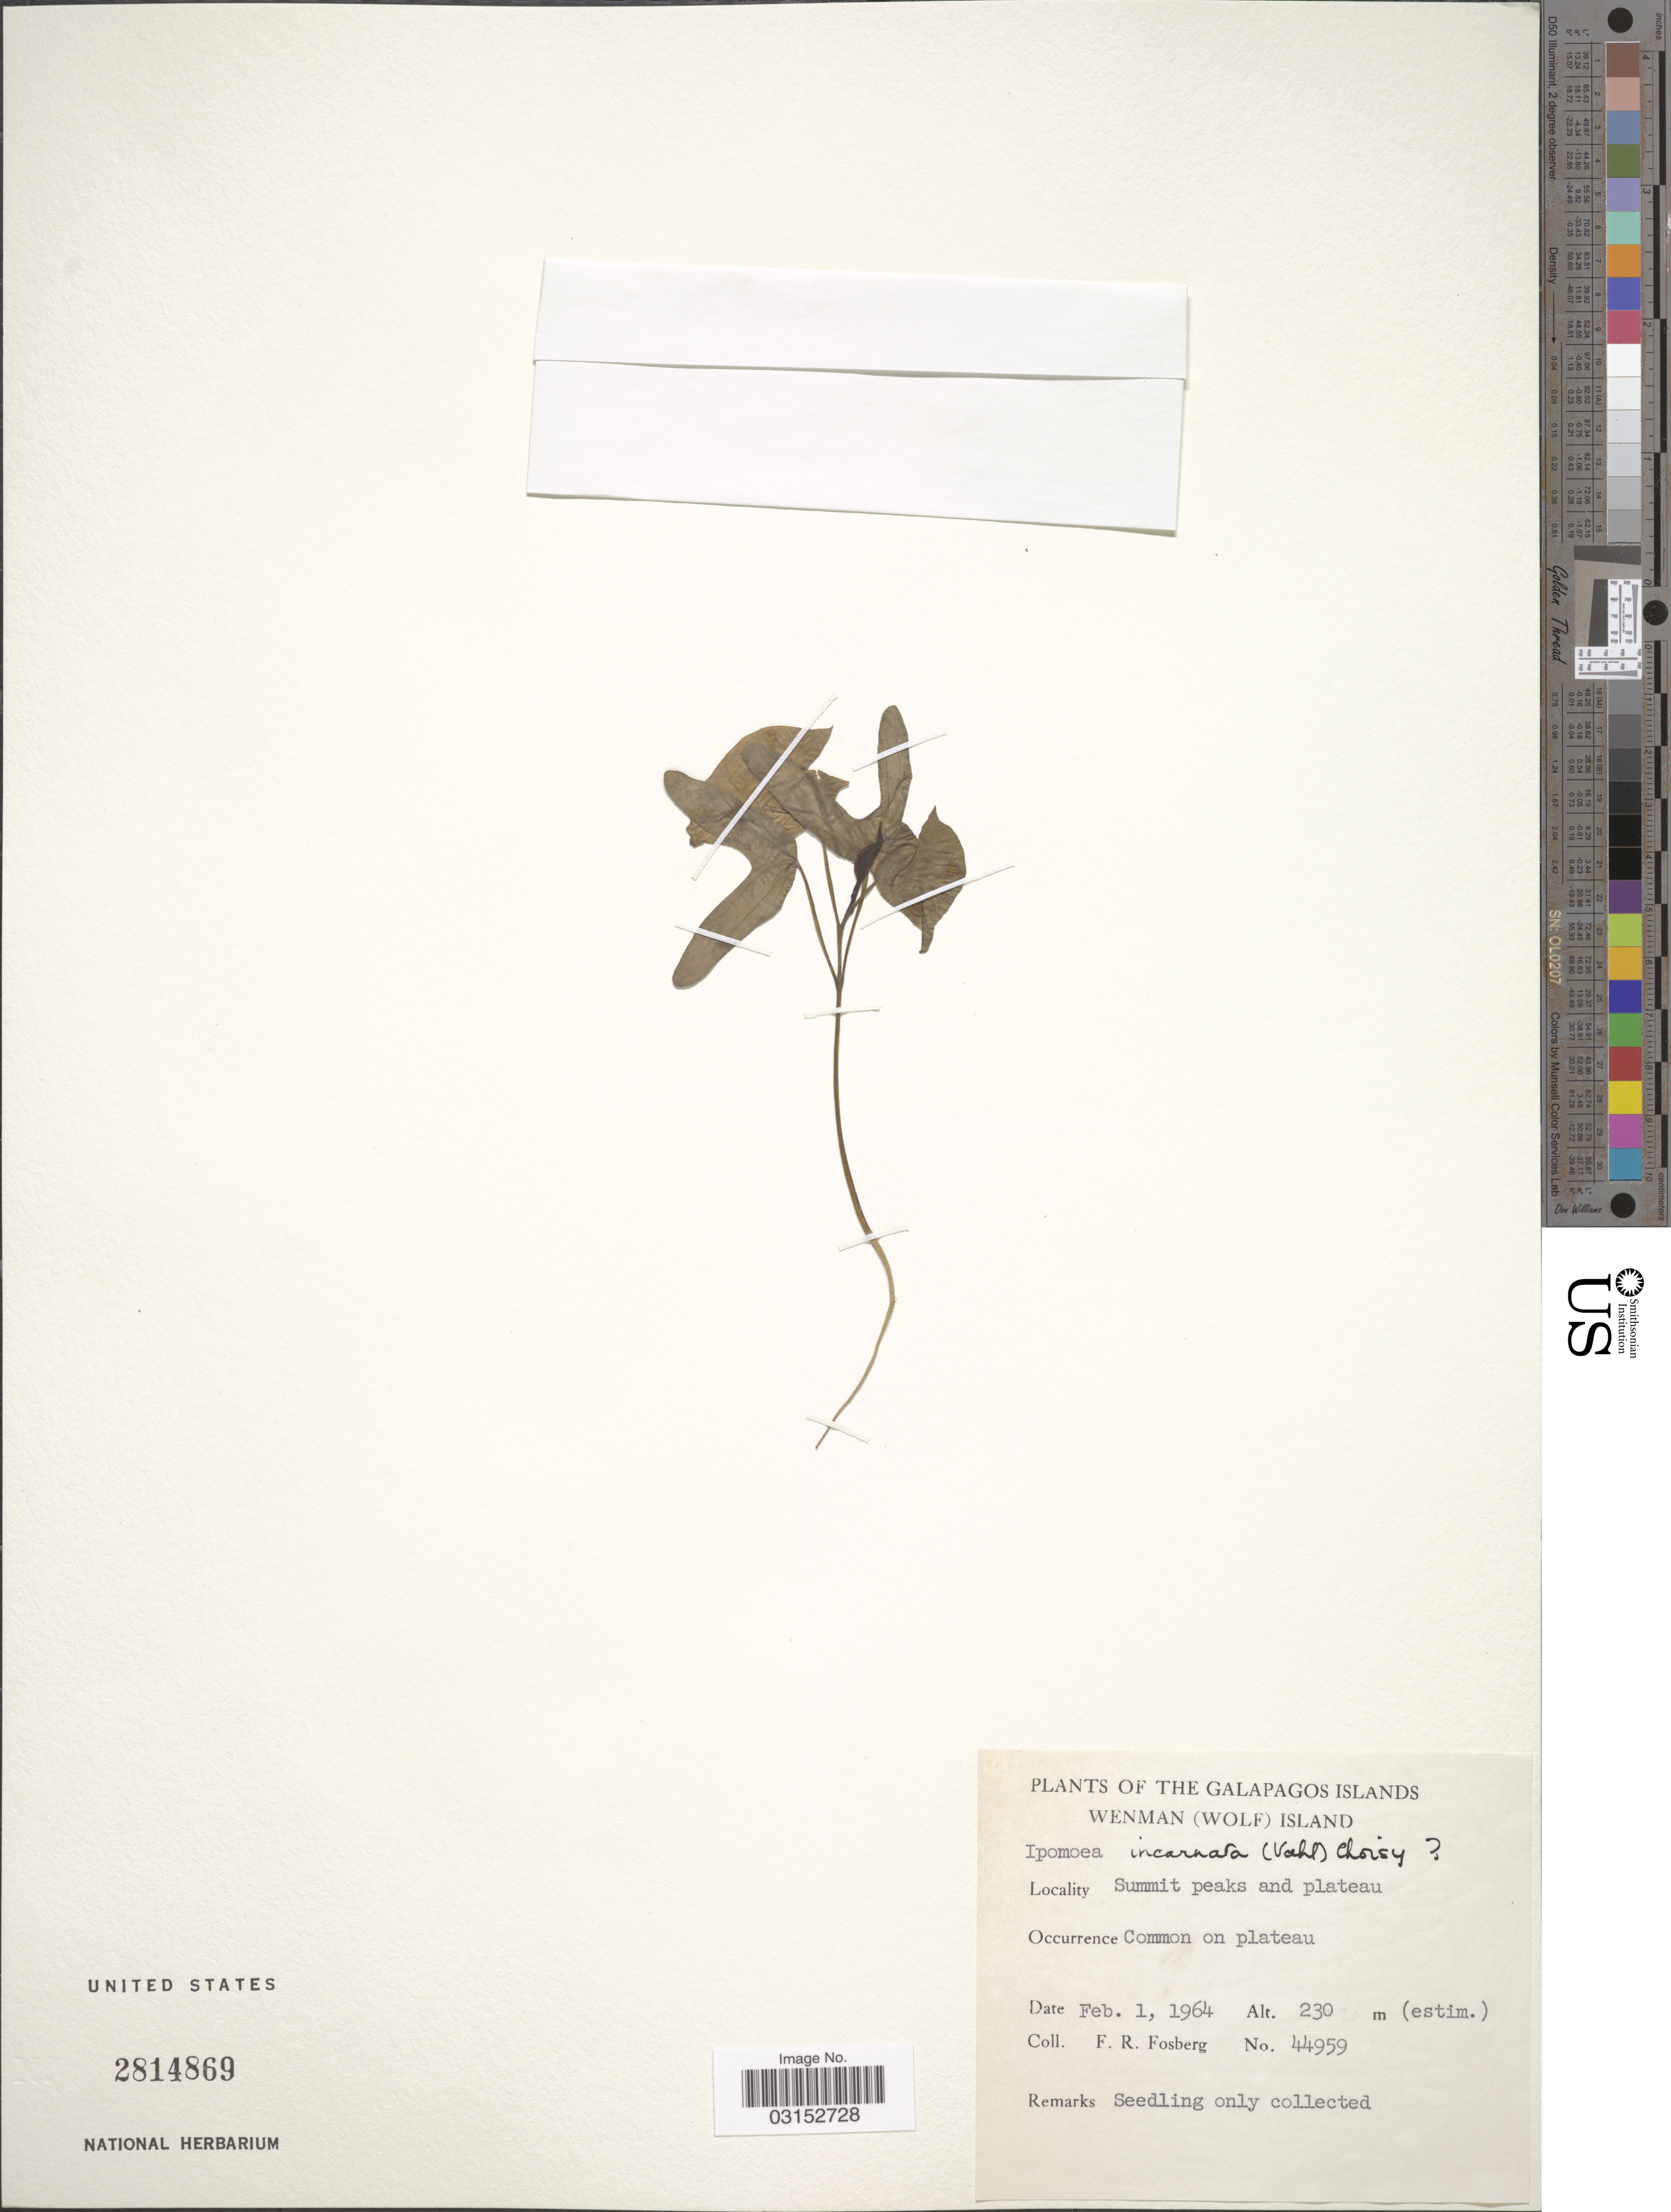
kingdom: Plantae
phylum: Tracheophyta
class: Magnoliopsida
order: Solanales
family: Convolvulaceae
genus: Ipomoea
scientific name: Ipomoea incarnata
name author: (Vahl) Choisy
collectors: F. R. Fosberg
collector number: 44959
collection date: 1964-02-01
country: Ecuador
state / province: Colón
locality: The Galapagos Islands. Wenman (Wolf) Island. Summit peaks and plateau.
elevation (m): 230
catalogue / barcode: US 2814869